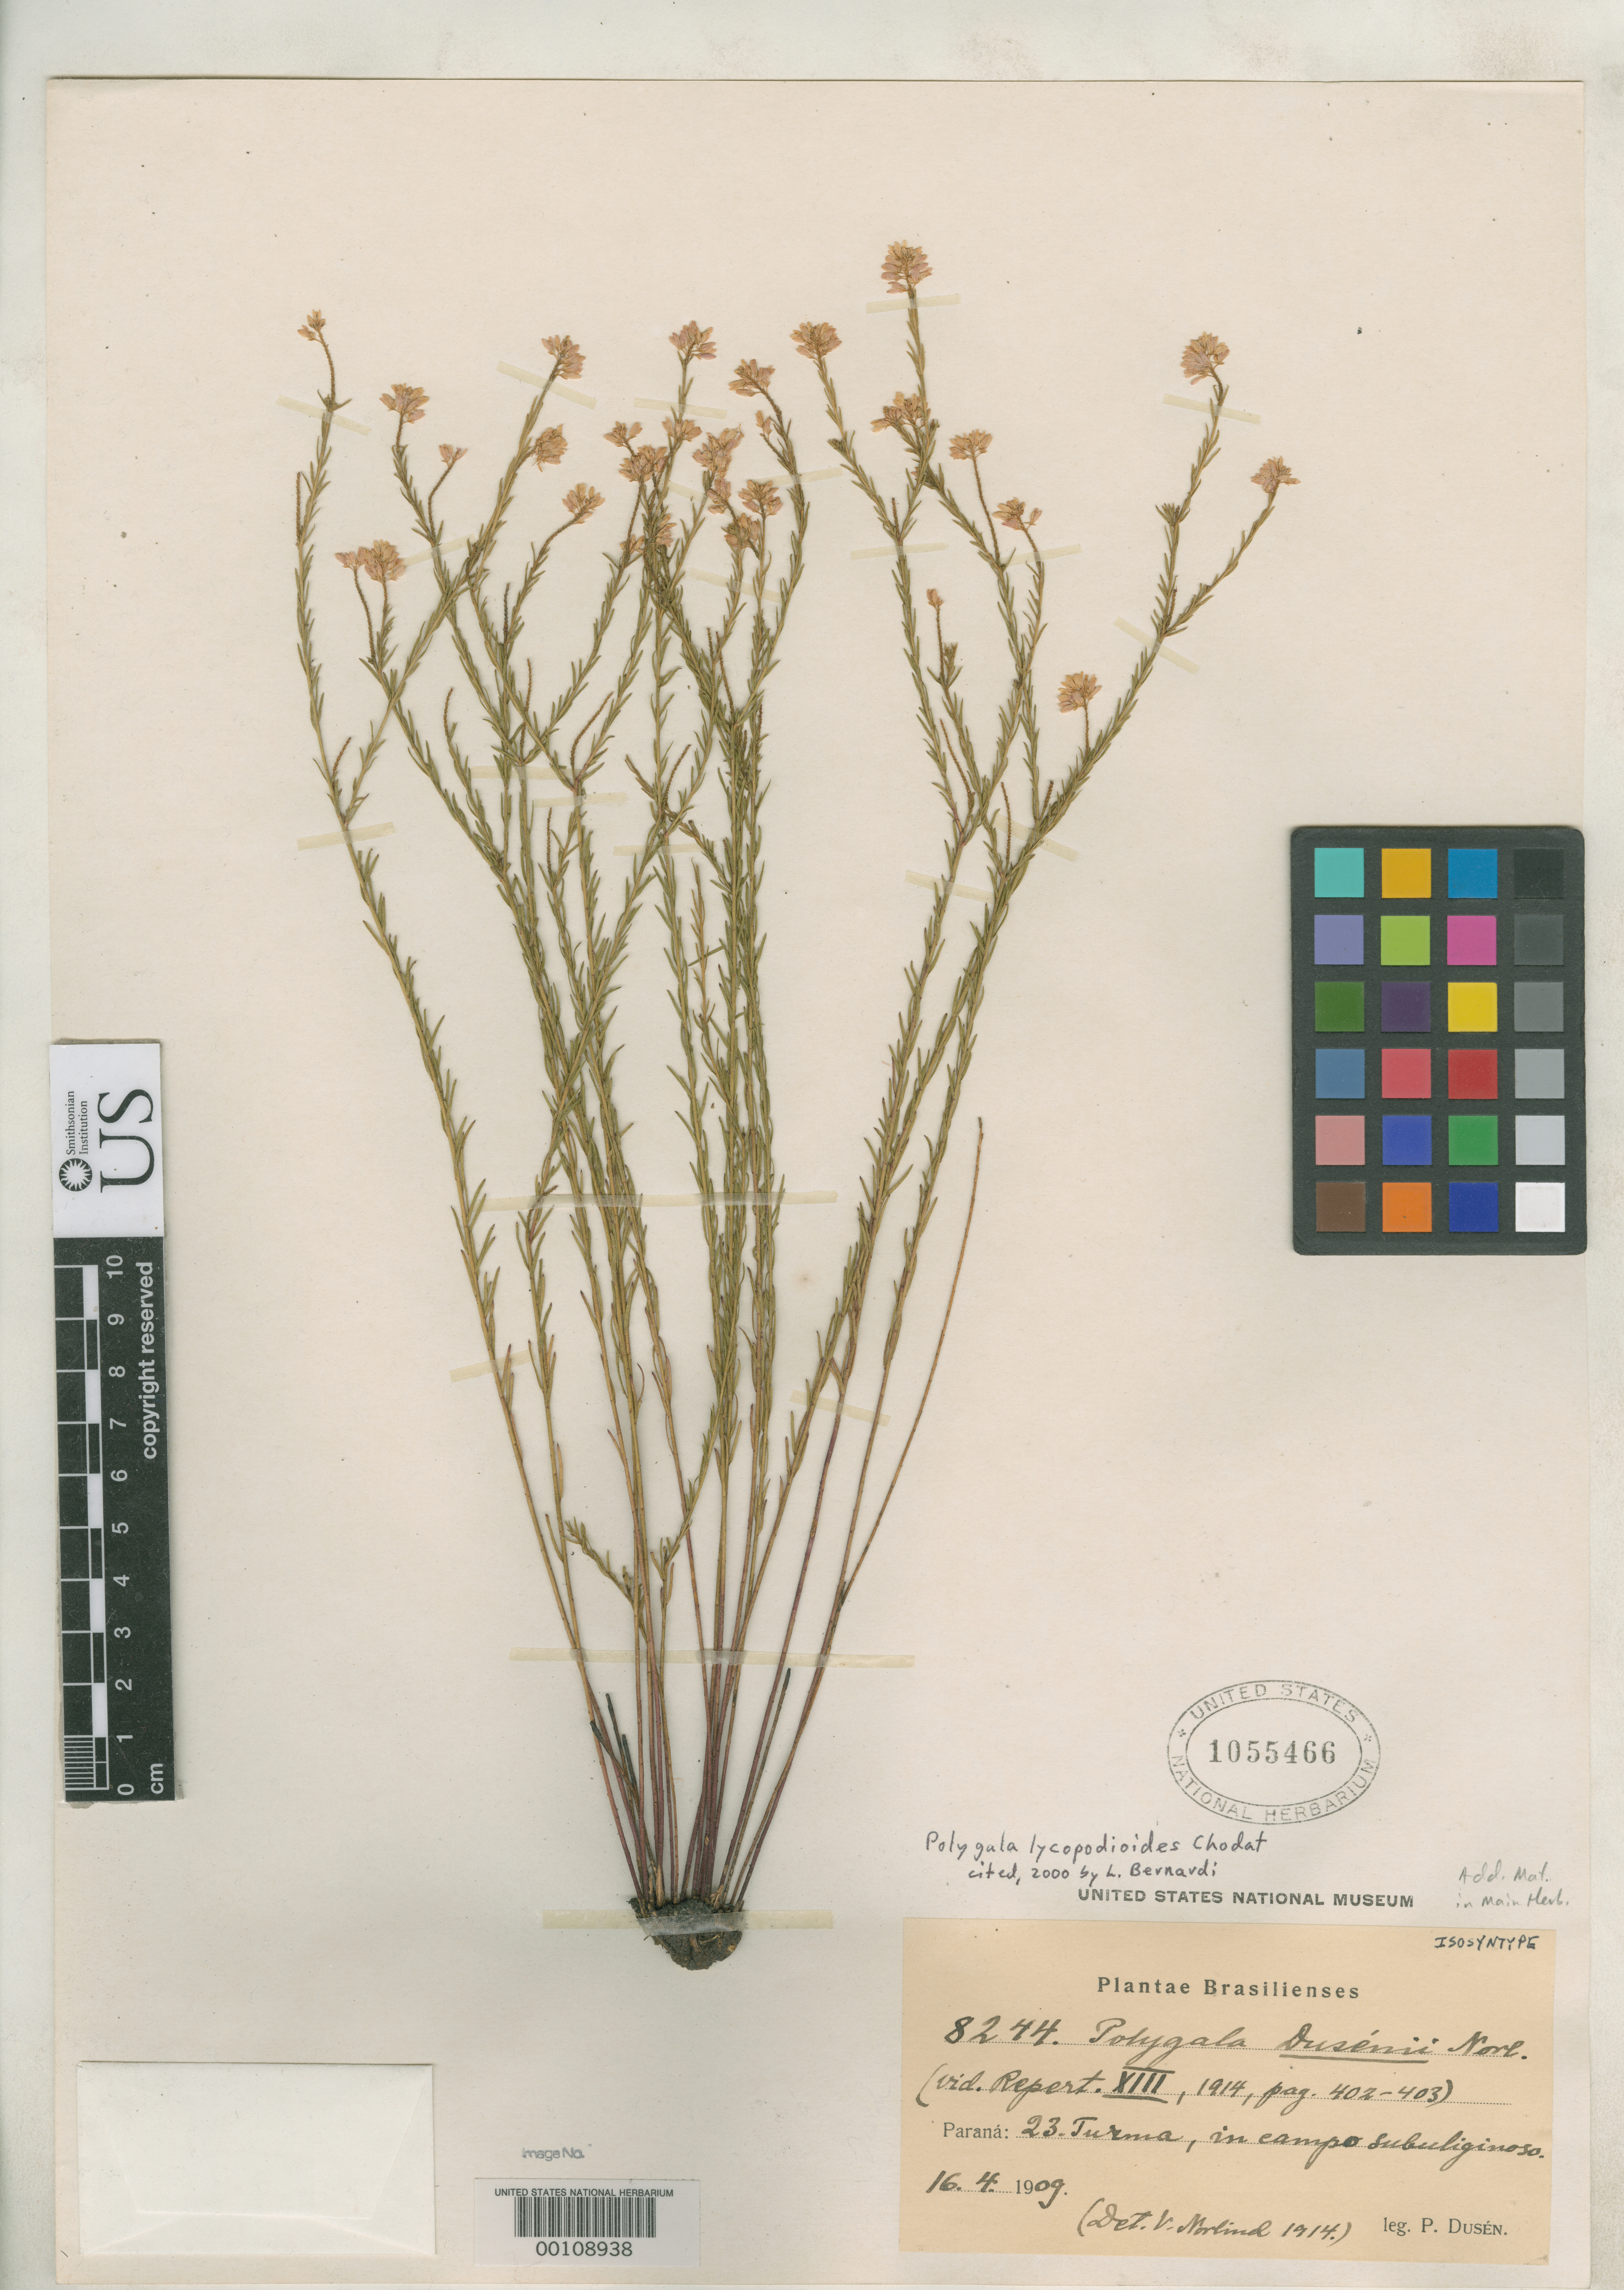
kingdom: Plantae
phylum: Tracheophyta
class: Magnoliopsida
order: Fabales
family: Polygalaceae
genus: Polygala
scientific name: Polygala dusenii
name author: Norlind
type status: Isosyntype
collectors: P. Dusén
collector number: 8244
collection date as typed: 16 Apr 1909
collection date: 1909-04-16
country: Brazil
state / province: Paraná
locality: Turma.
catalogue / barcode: US 1055466